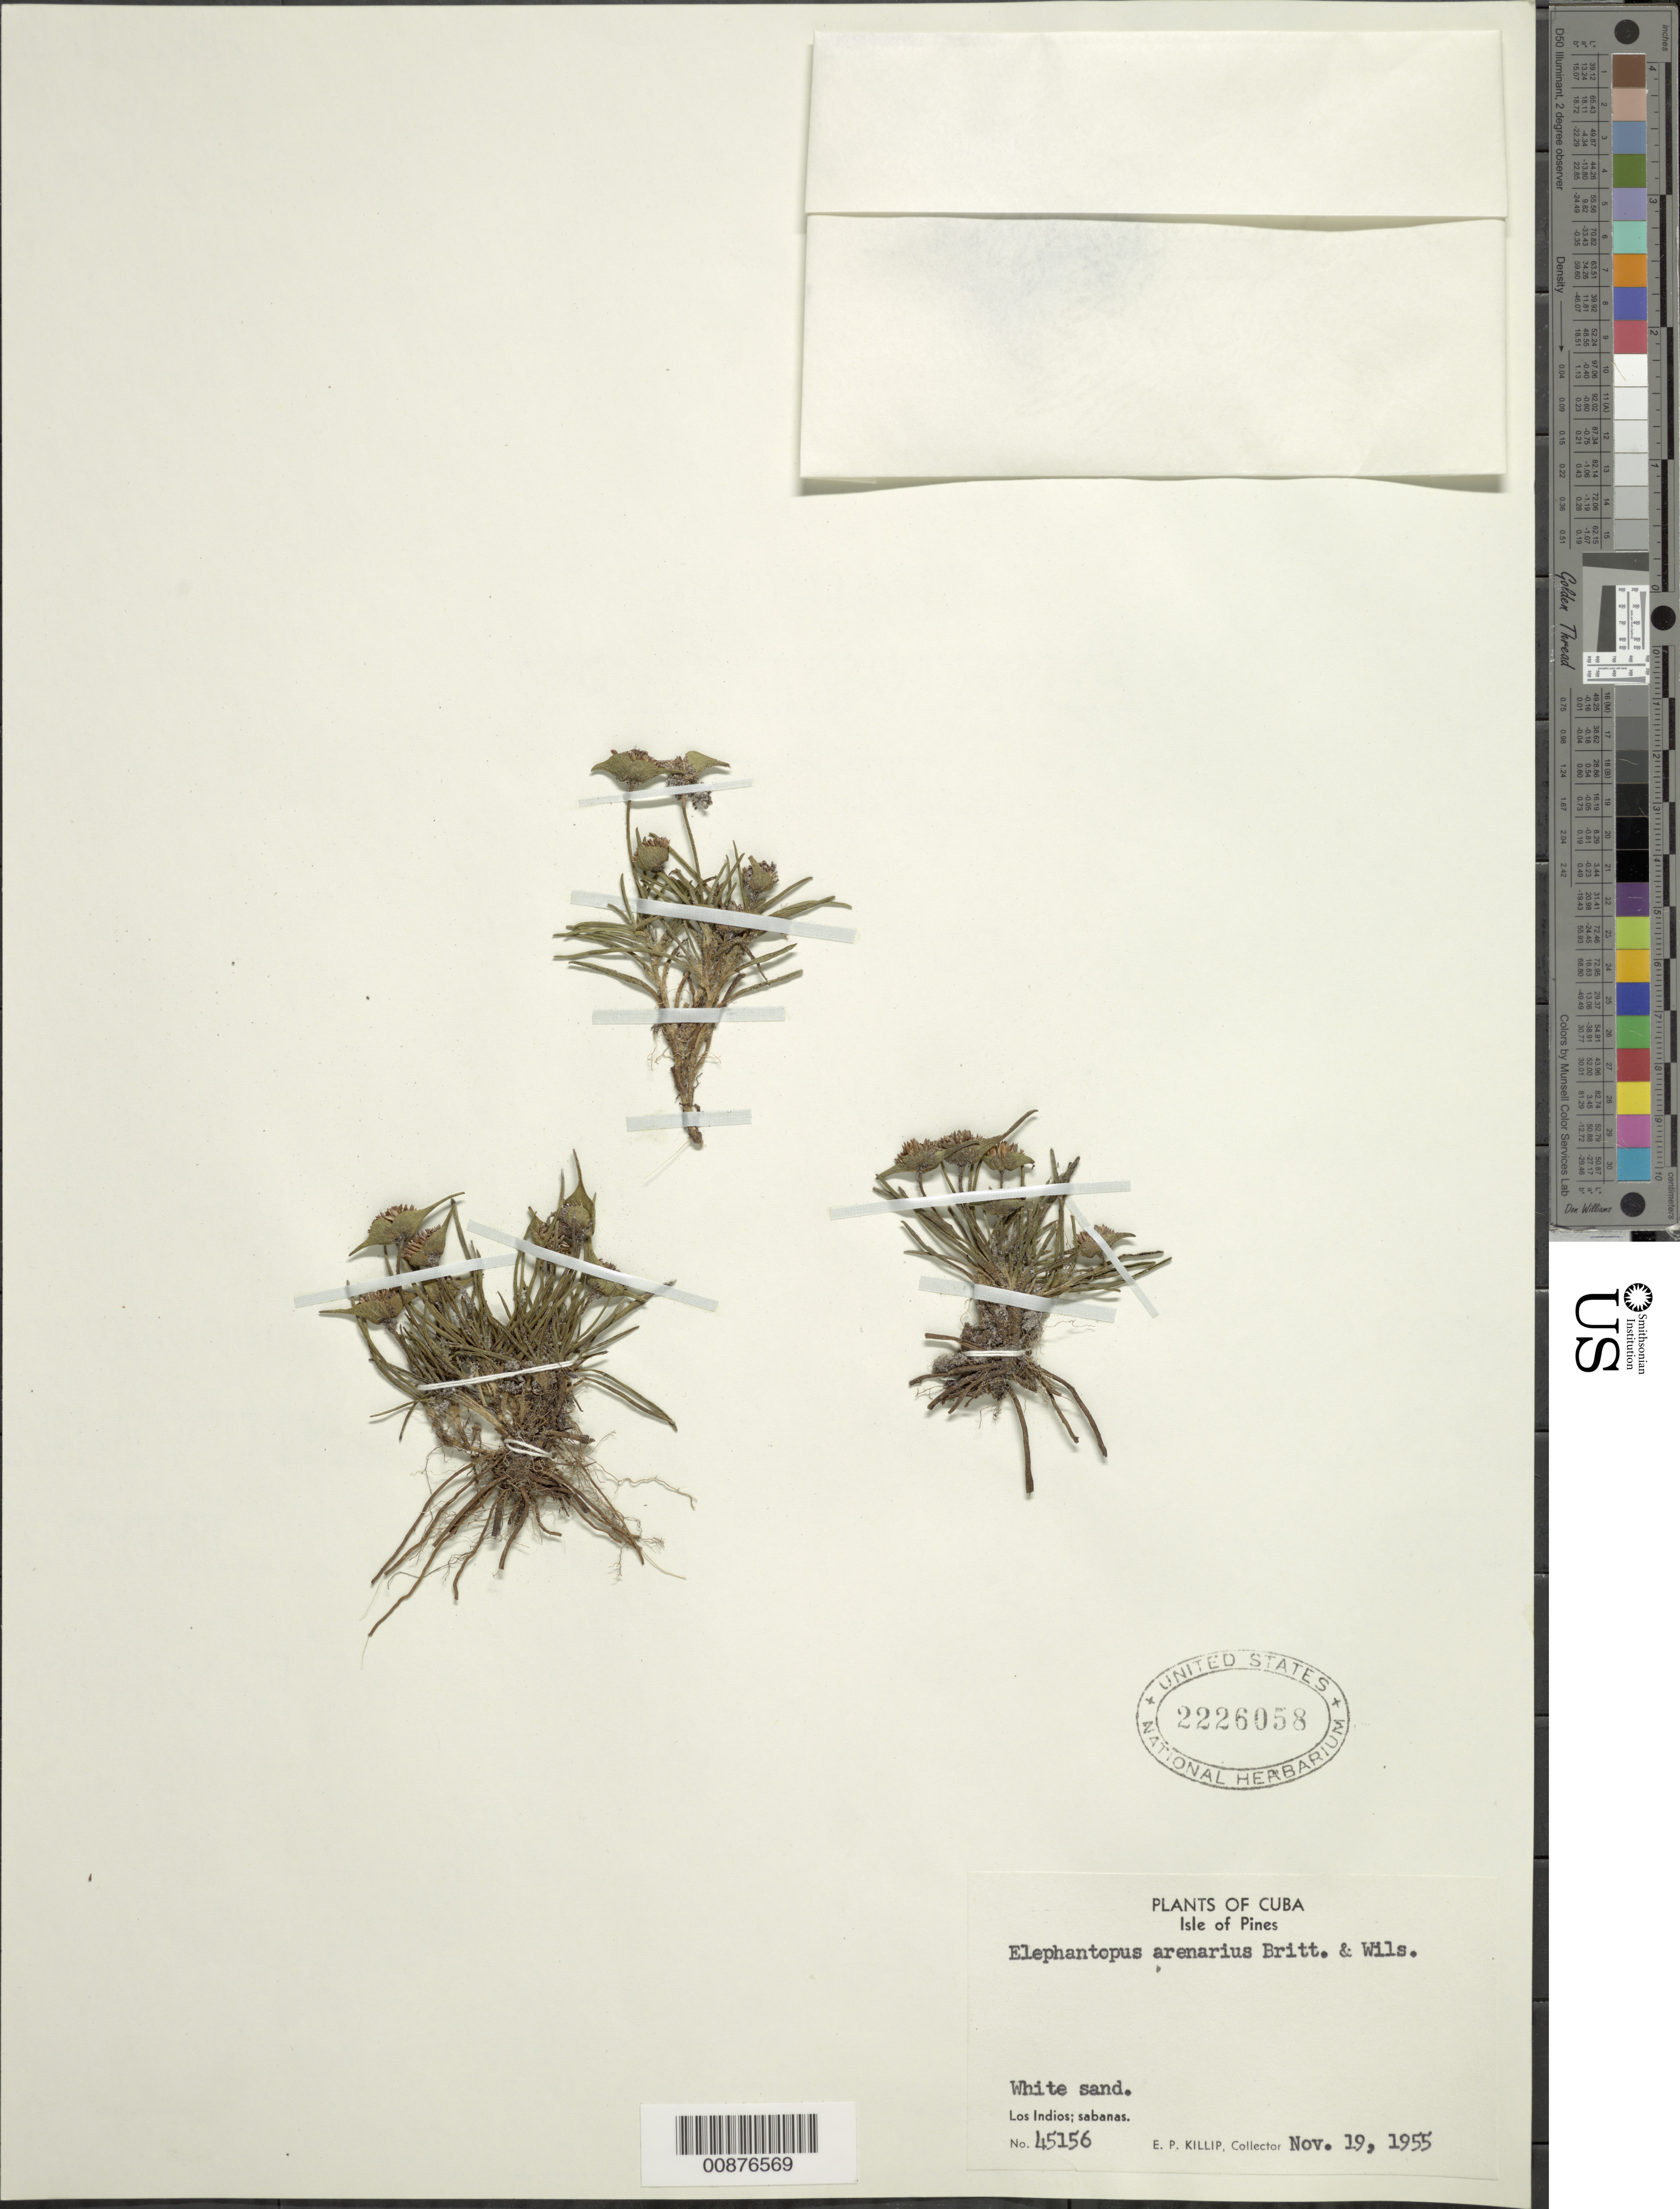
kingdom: Plantae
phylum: Tracheophyta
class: Magnoliopsida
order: Asterales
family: Asteraceae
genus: Elephantopus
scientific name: Elephantopus arenarius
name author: Britton & P. Wilson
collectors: E. P. Killip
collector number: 45156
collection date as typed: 19 Nov 1955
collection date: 1955-11-19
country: Cuba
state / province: Isla de La Juventud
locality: Los Indios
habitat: White sand savannas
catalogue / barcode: US 2226058